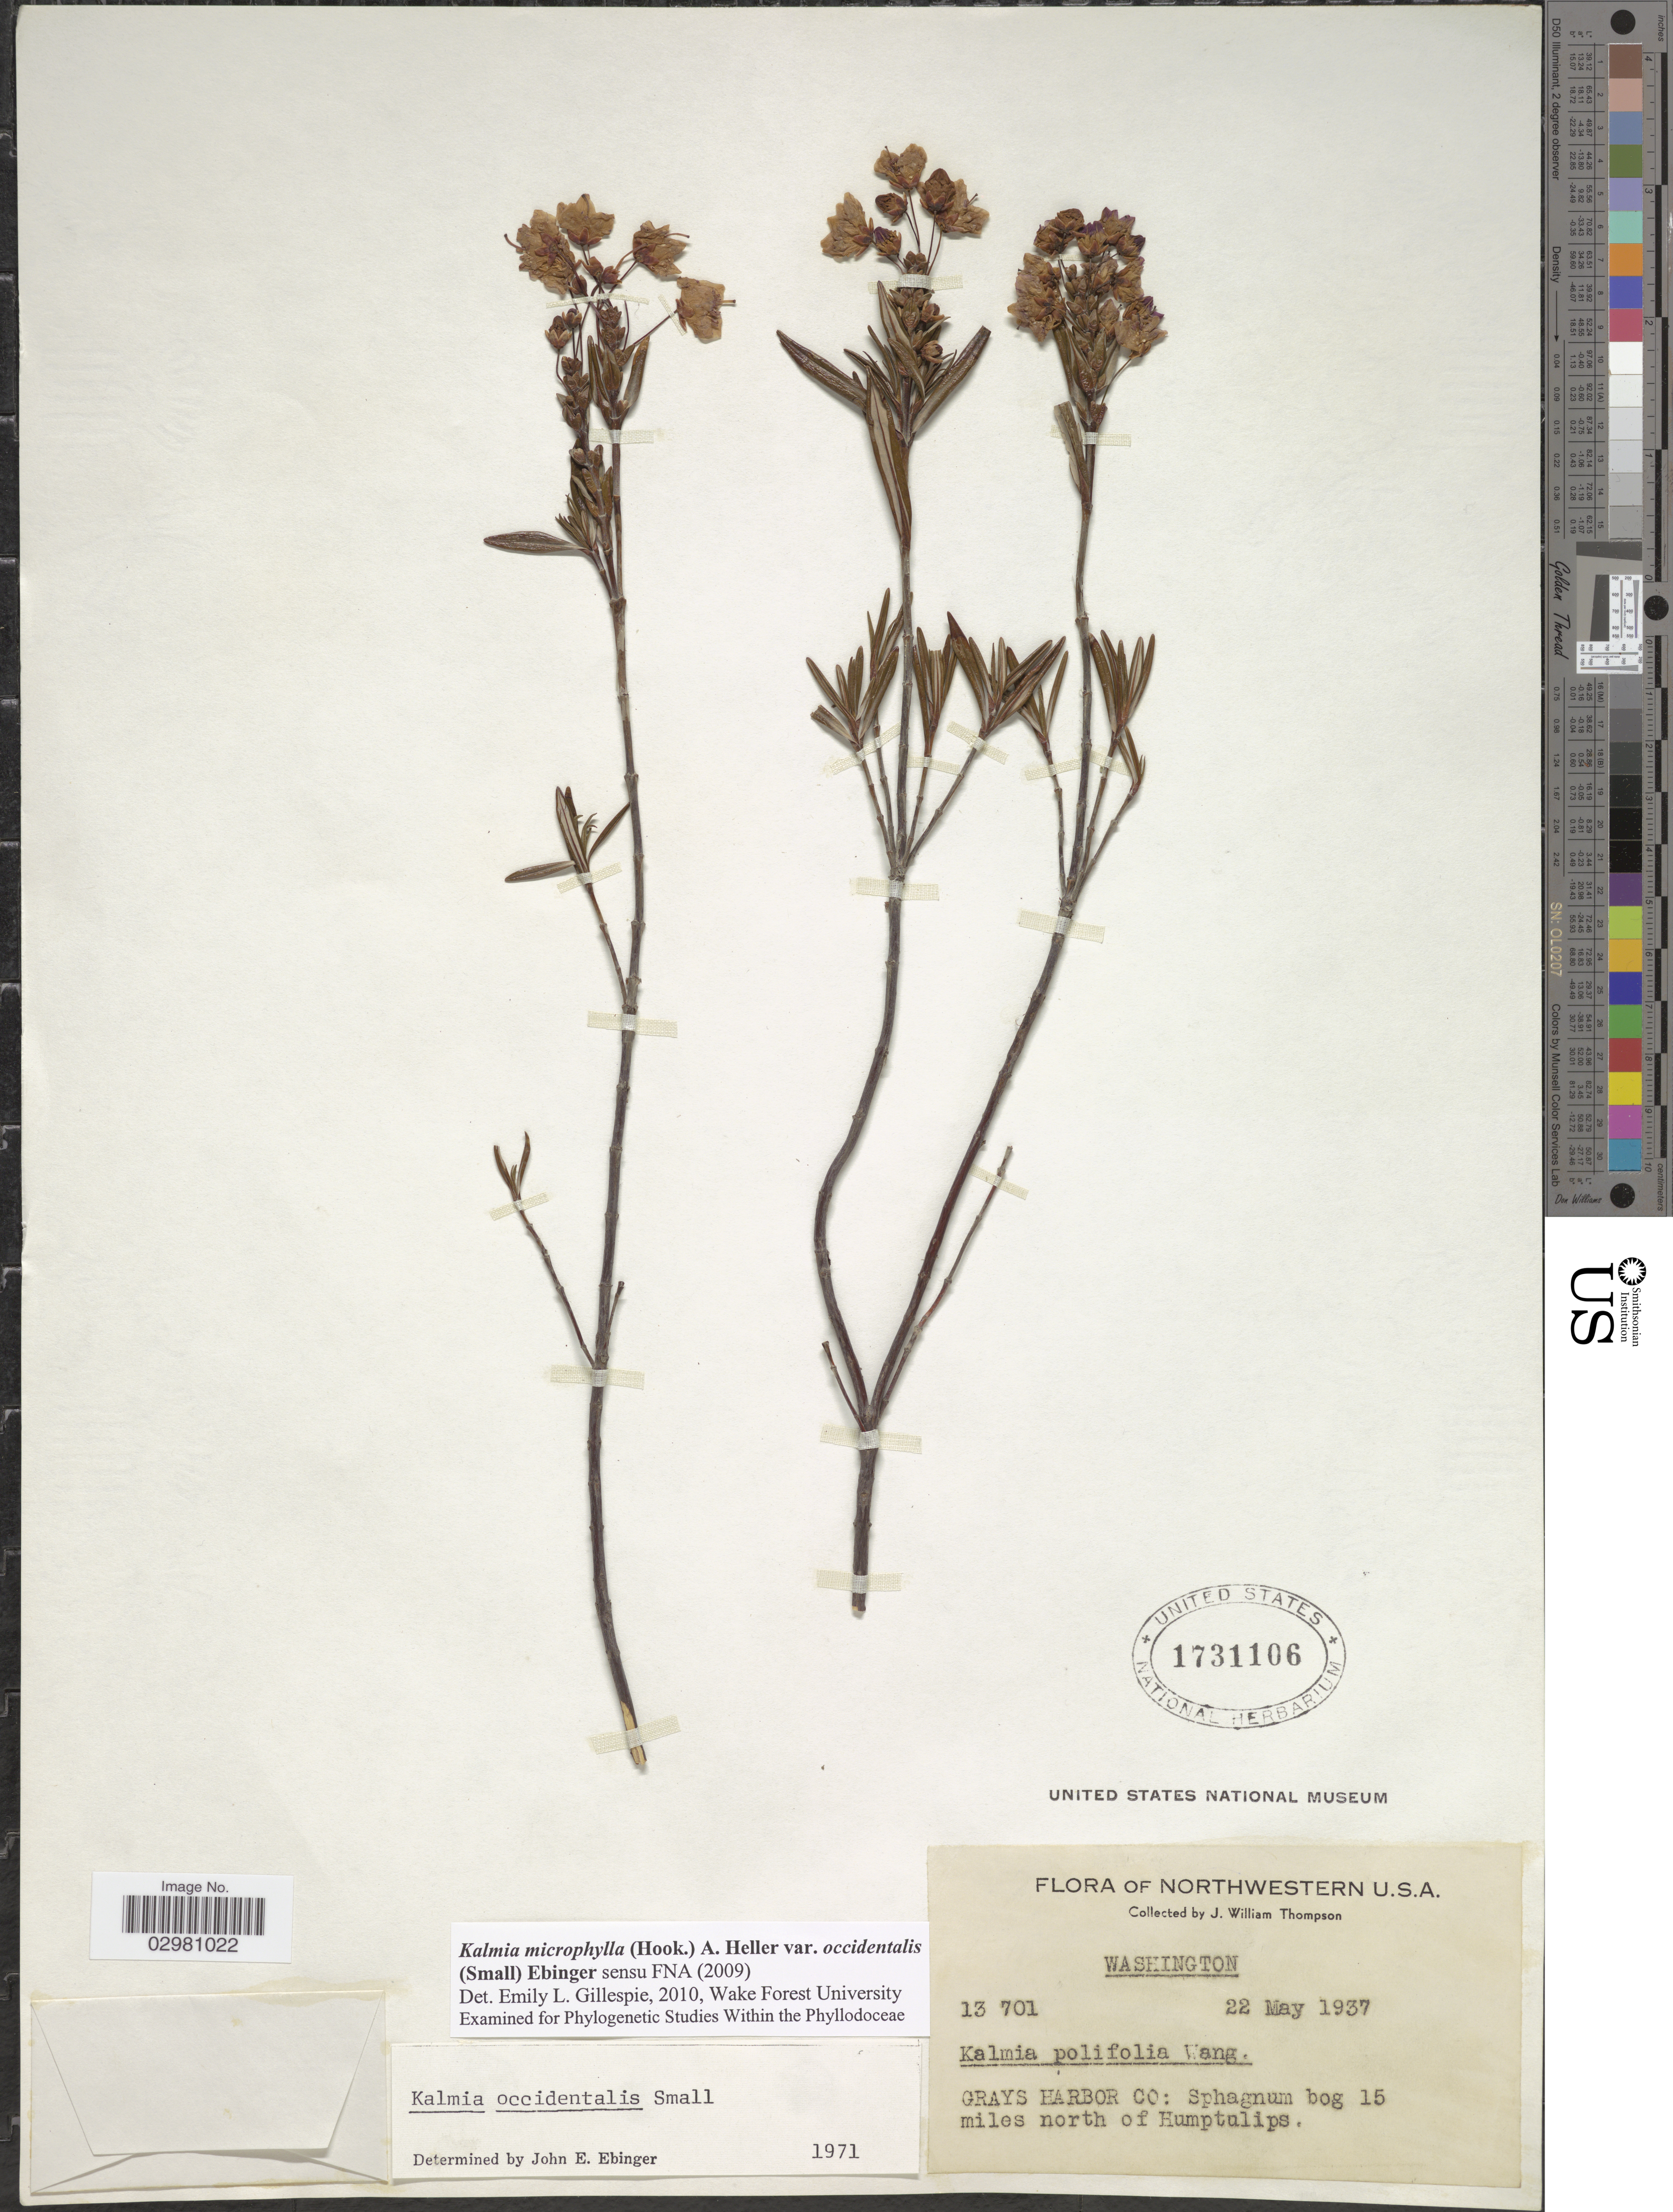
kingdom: Plantae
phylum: Tracheophyta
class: Magnoliopsida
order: Ericales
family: Ericaceae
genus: Kalmia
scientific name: Kalmia microphylla var. occidentalis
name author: (Small) Ebinger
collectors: J. W. Thompson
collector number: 13701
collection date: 1937-05-22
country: United States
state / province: Washington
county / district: Grays Harbor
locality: Northwestern U.S.A. Grays Harbor Co: Sphagnum bog 15 miles north of Humptulips.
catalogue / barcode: US 1731106